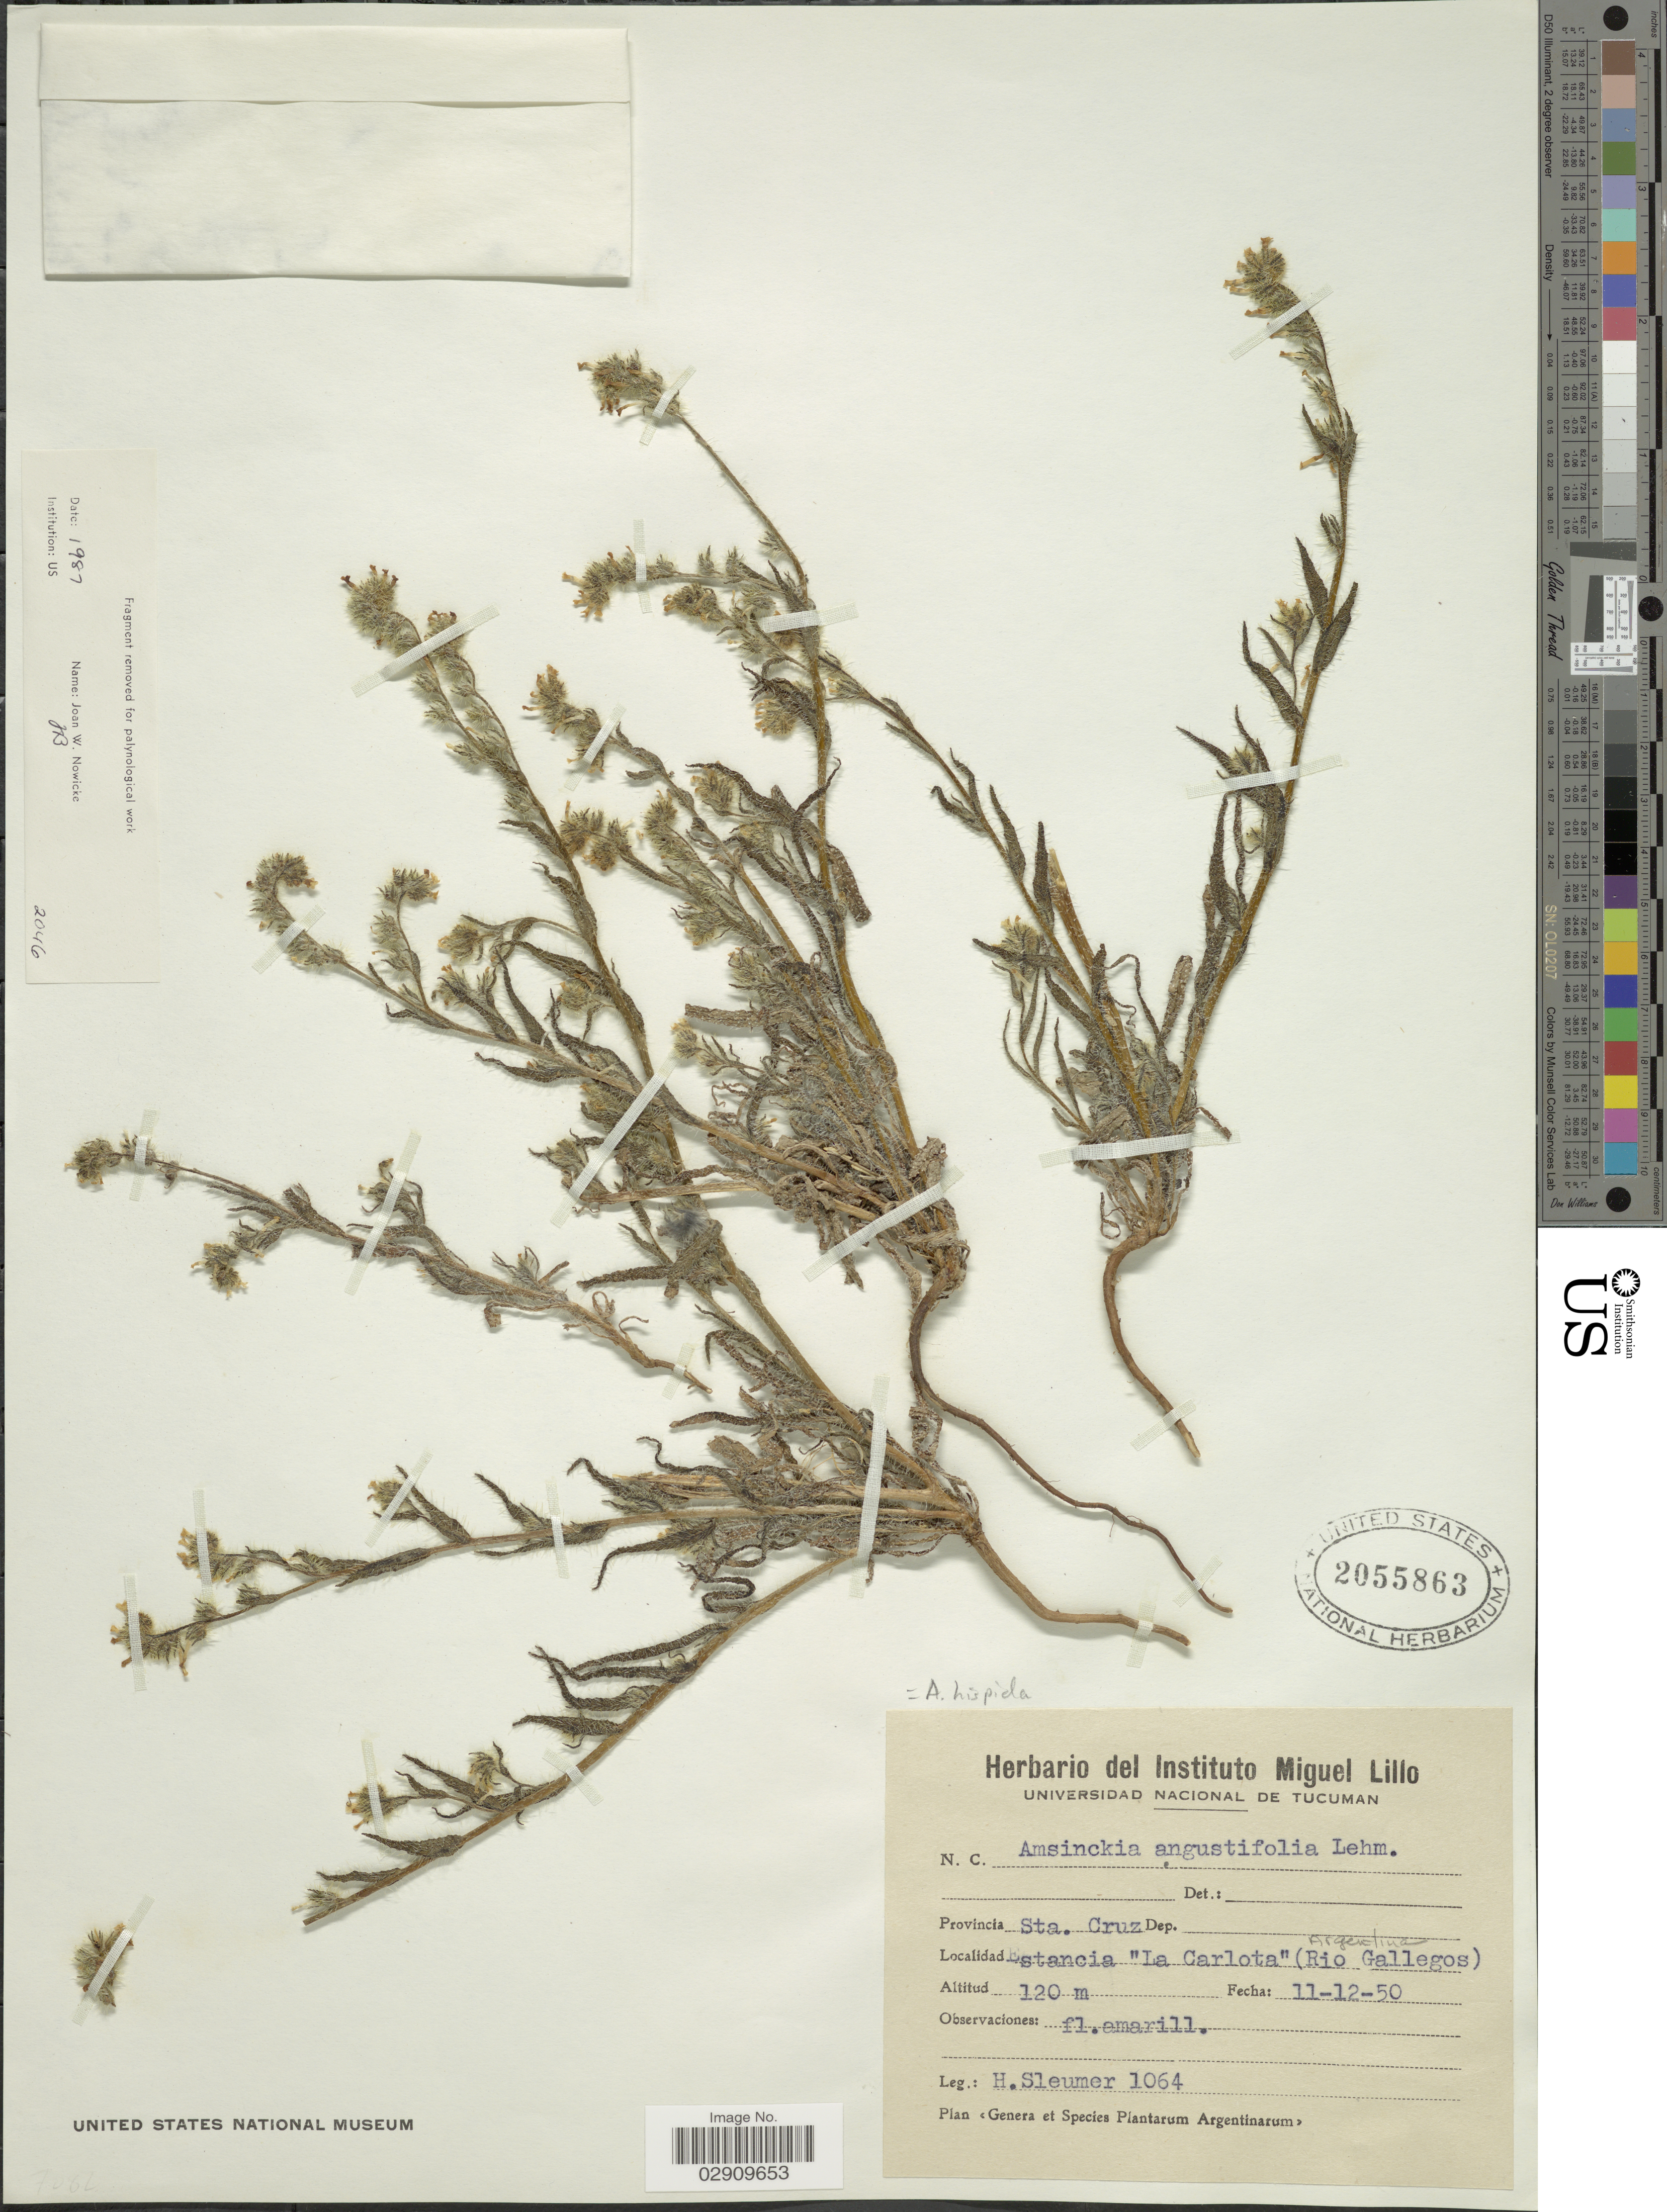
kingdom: Plantae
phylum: Tracheophyta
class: Magnoliopsida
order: Boraginales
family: Boraginaceae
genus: Amsinckia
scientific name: Amsinckia calycina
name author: (Moris) Chater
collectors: H. O. Sleumer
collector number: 1064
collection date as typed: Transcribed d/m/y: 11/12/50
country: Argentina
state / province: Santa Cruz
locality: Estancia "La Carlota" (Rio Gallegos).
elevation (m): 120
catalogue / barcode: US 2055863